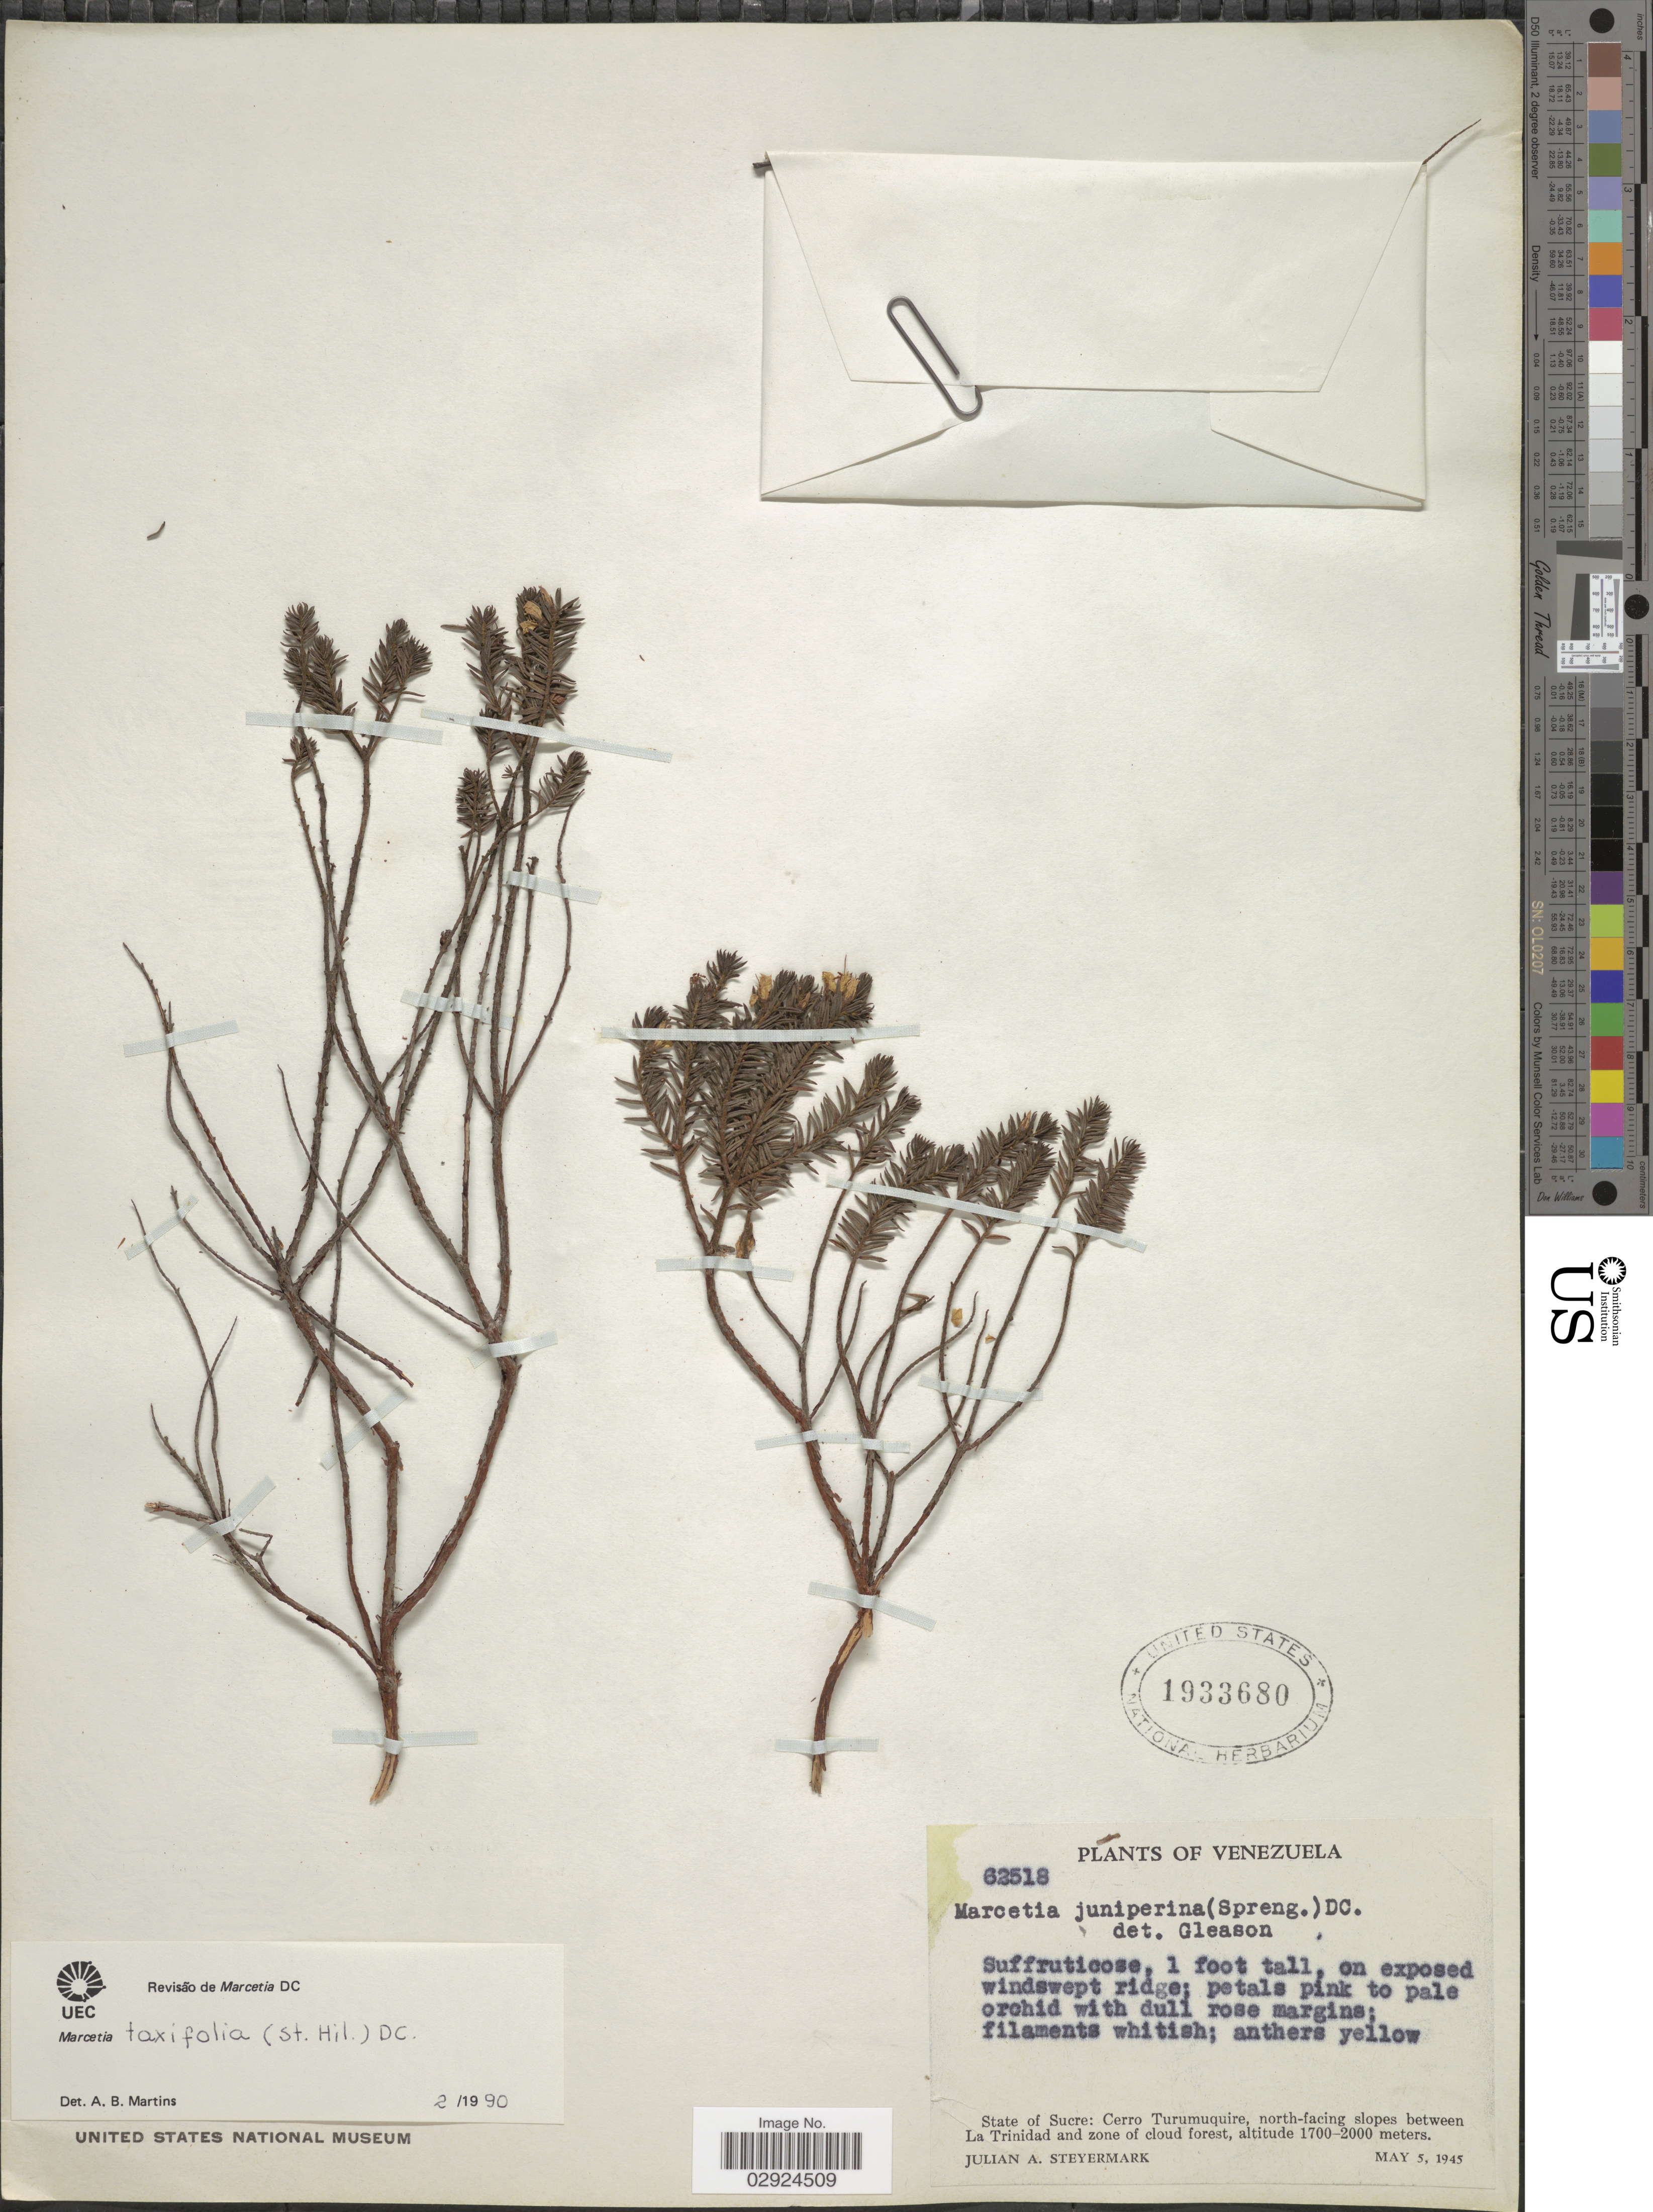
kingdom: Plantae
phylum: Tracheophyta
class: Magnoliopsida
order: Myrtales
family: Melastomataceae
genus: Marcetia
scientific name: Marcetia taxifolia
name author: (A. St.-Hil.) DC.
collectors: J. Steyermark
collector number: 62518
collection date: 1945-05-05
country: Venezuela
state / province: Sucre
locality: State of Sucre: Cerro Turumuquire, north-facing slopes between La Trinidad and zone of cloud forest.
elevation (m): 1700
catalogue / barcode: US 1933680